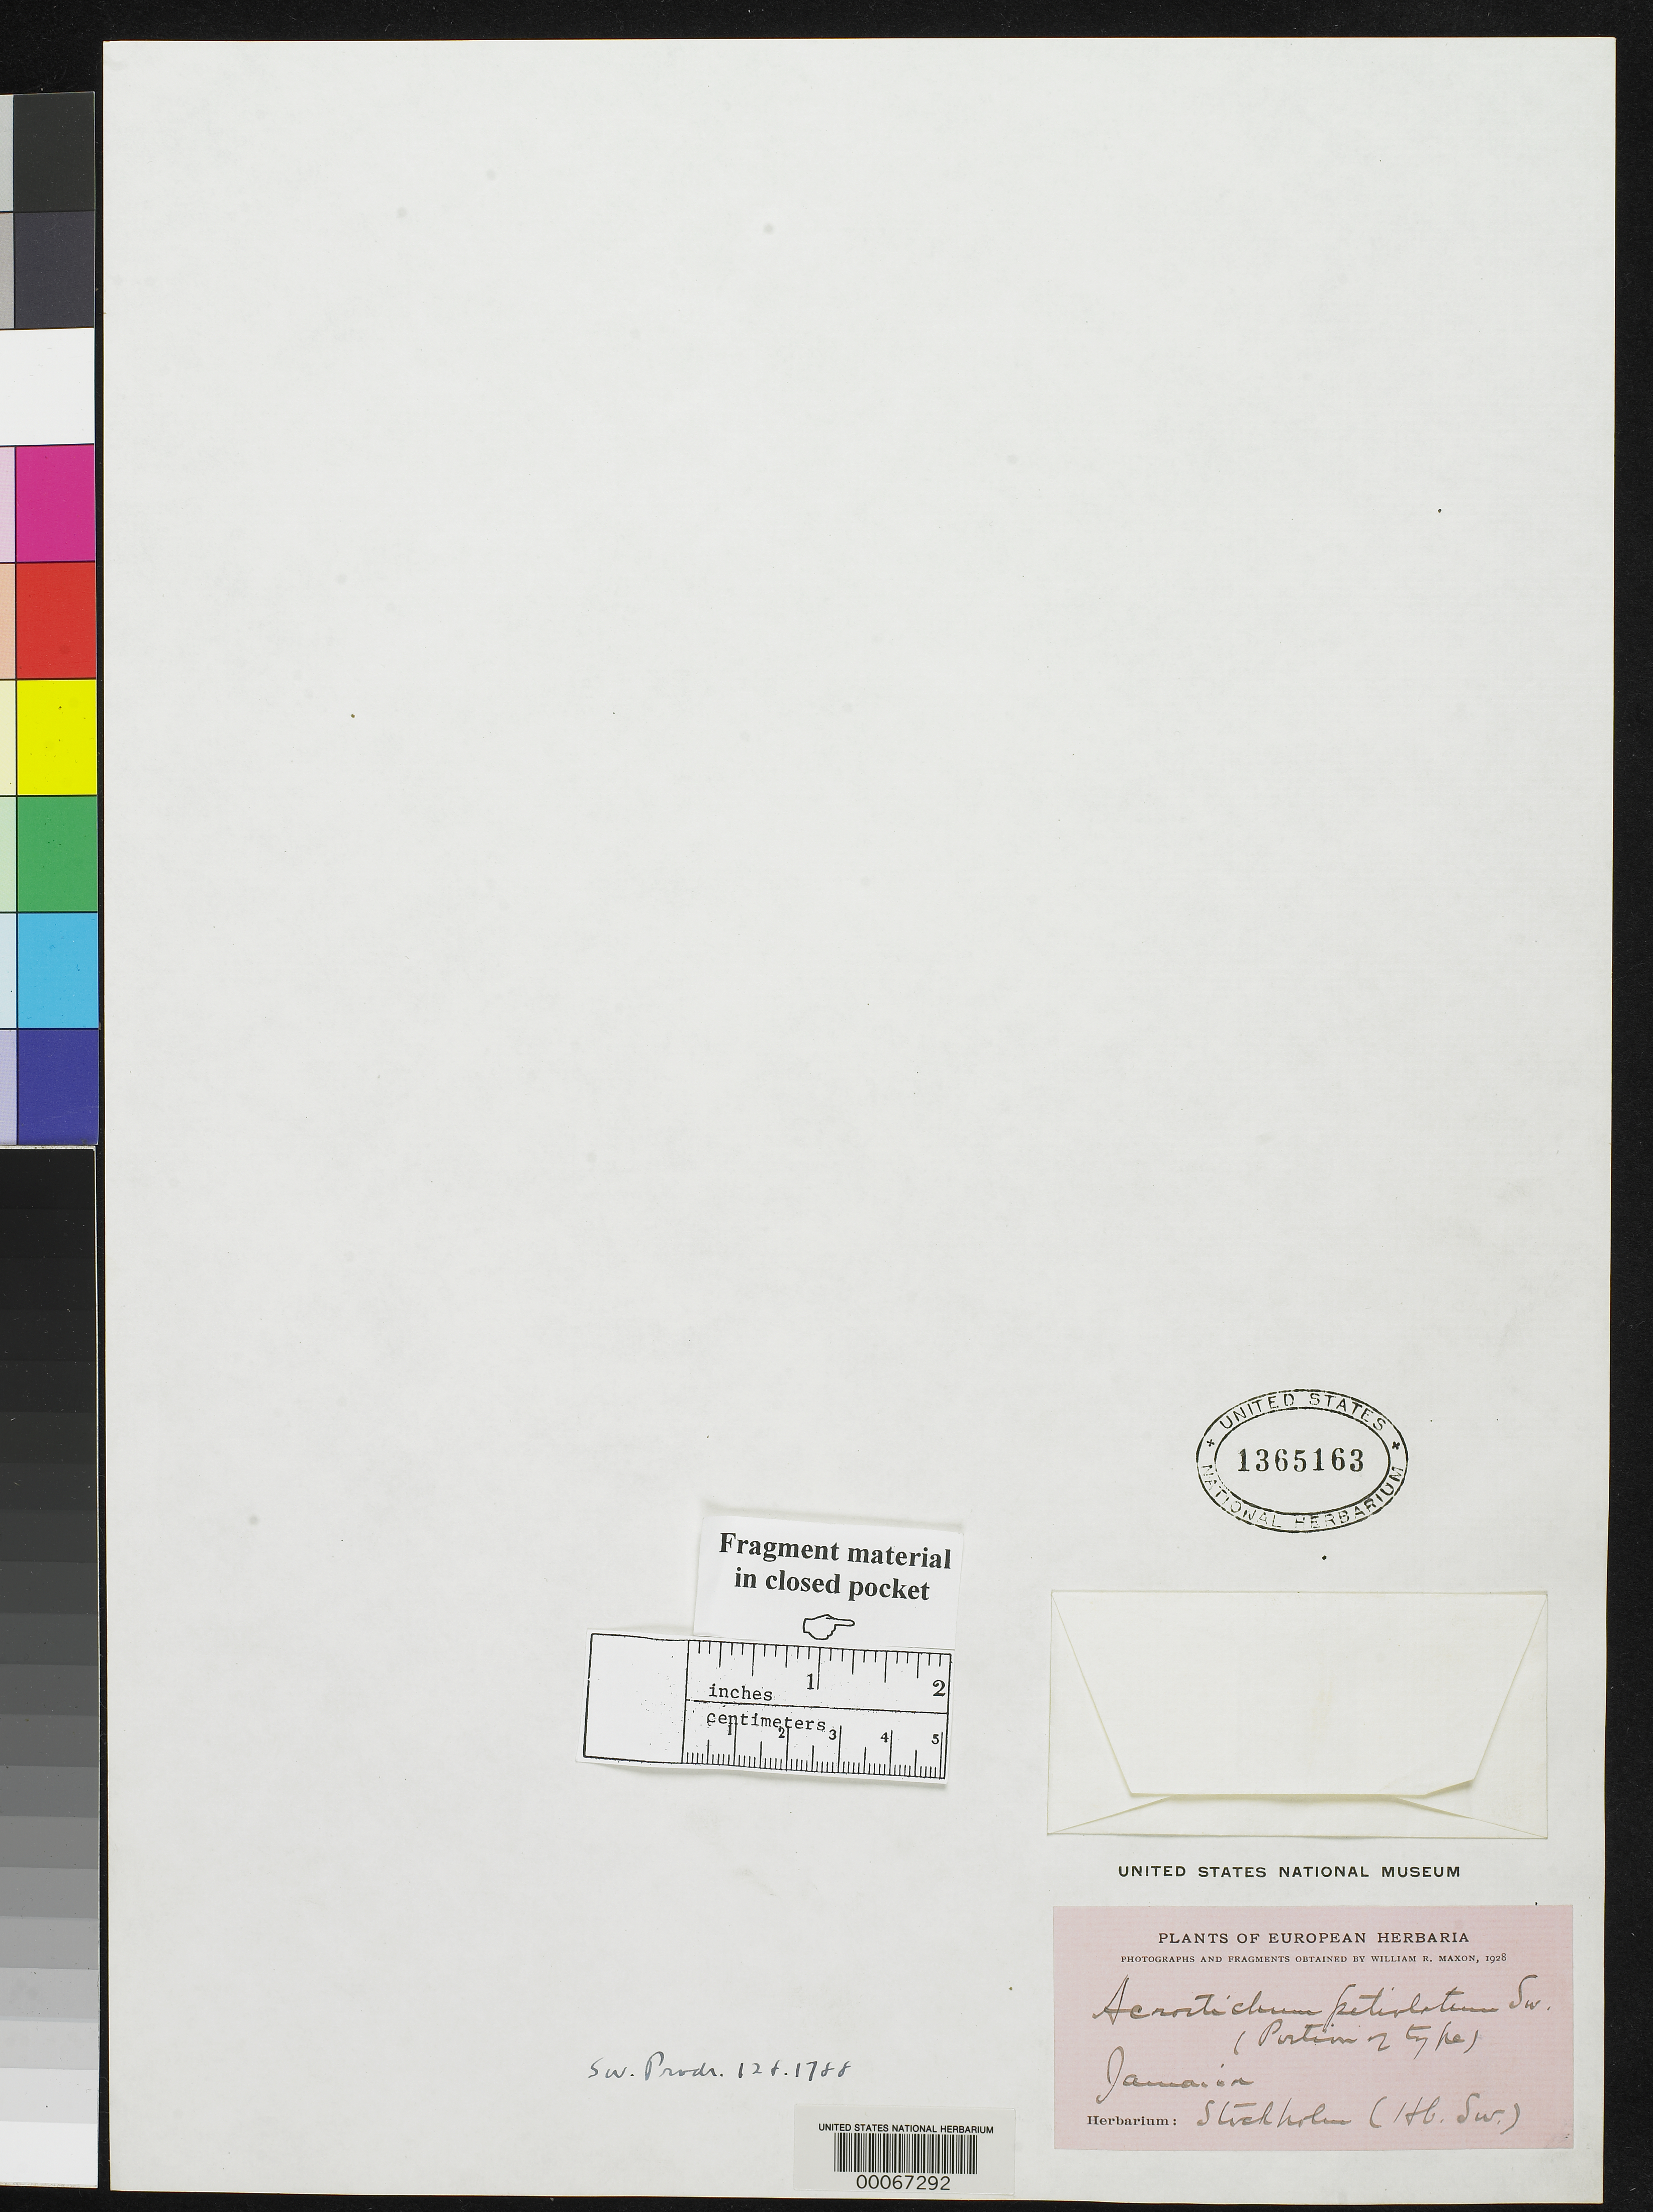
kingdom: Plantae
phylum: Tracheophyta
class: Polypodiopsida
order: Polypodiales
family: Pteridaceae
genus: Acrostichum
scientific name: Acrostichum petiolatum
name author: Sw.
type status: Isolectotype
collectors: O. P. Swartz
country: Jamaica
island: Greater Antilles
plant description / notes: Isolectotype fragment from Lectotype verified by: Ana Gabriela Martinez-Becerril, 26 July 2024; Inadvertently designated by: Proctor, 1985. Ferns of Jamica: 508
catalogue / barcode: US 1365163